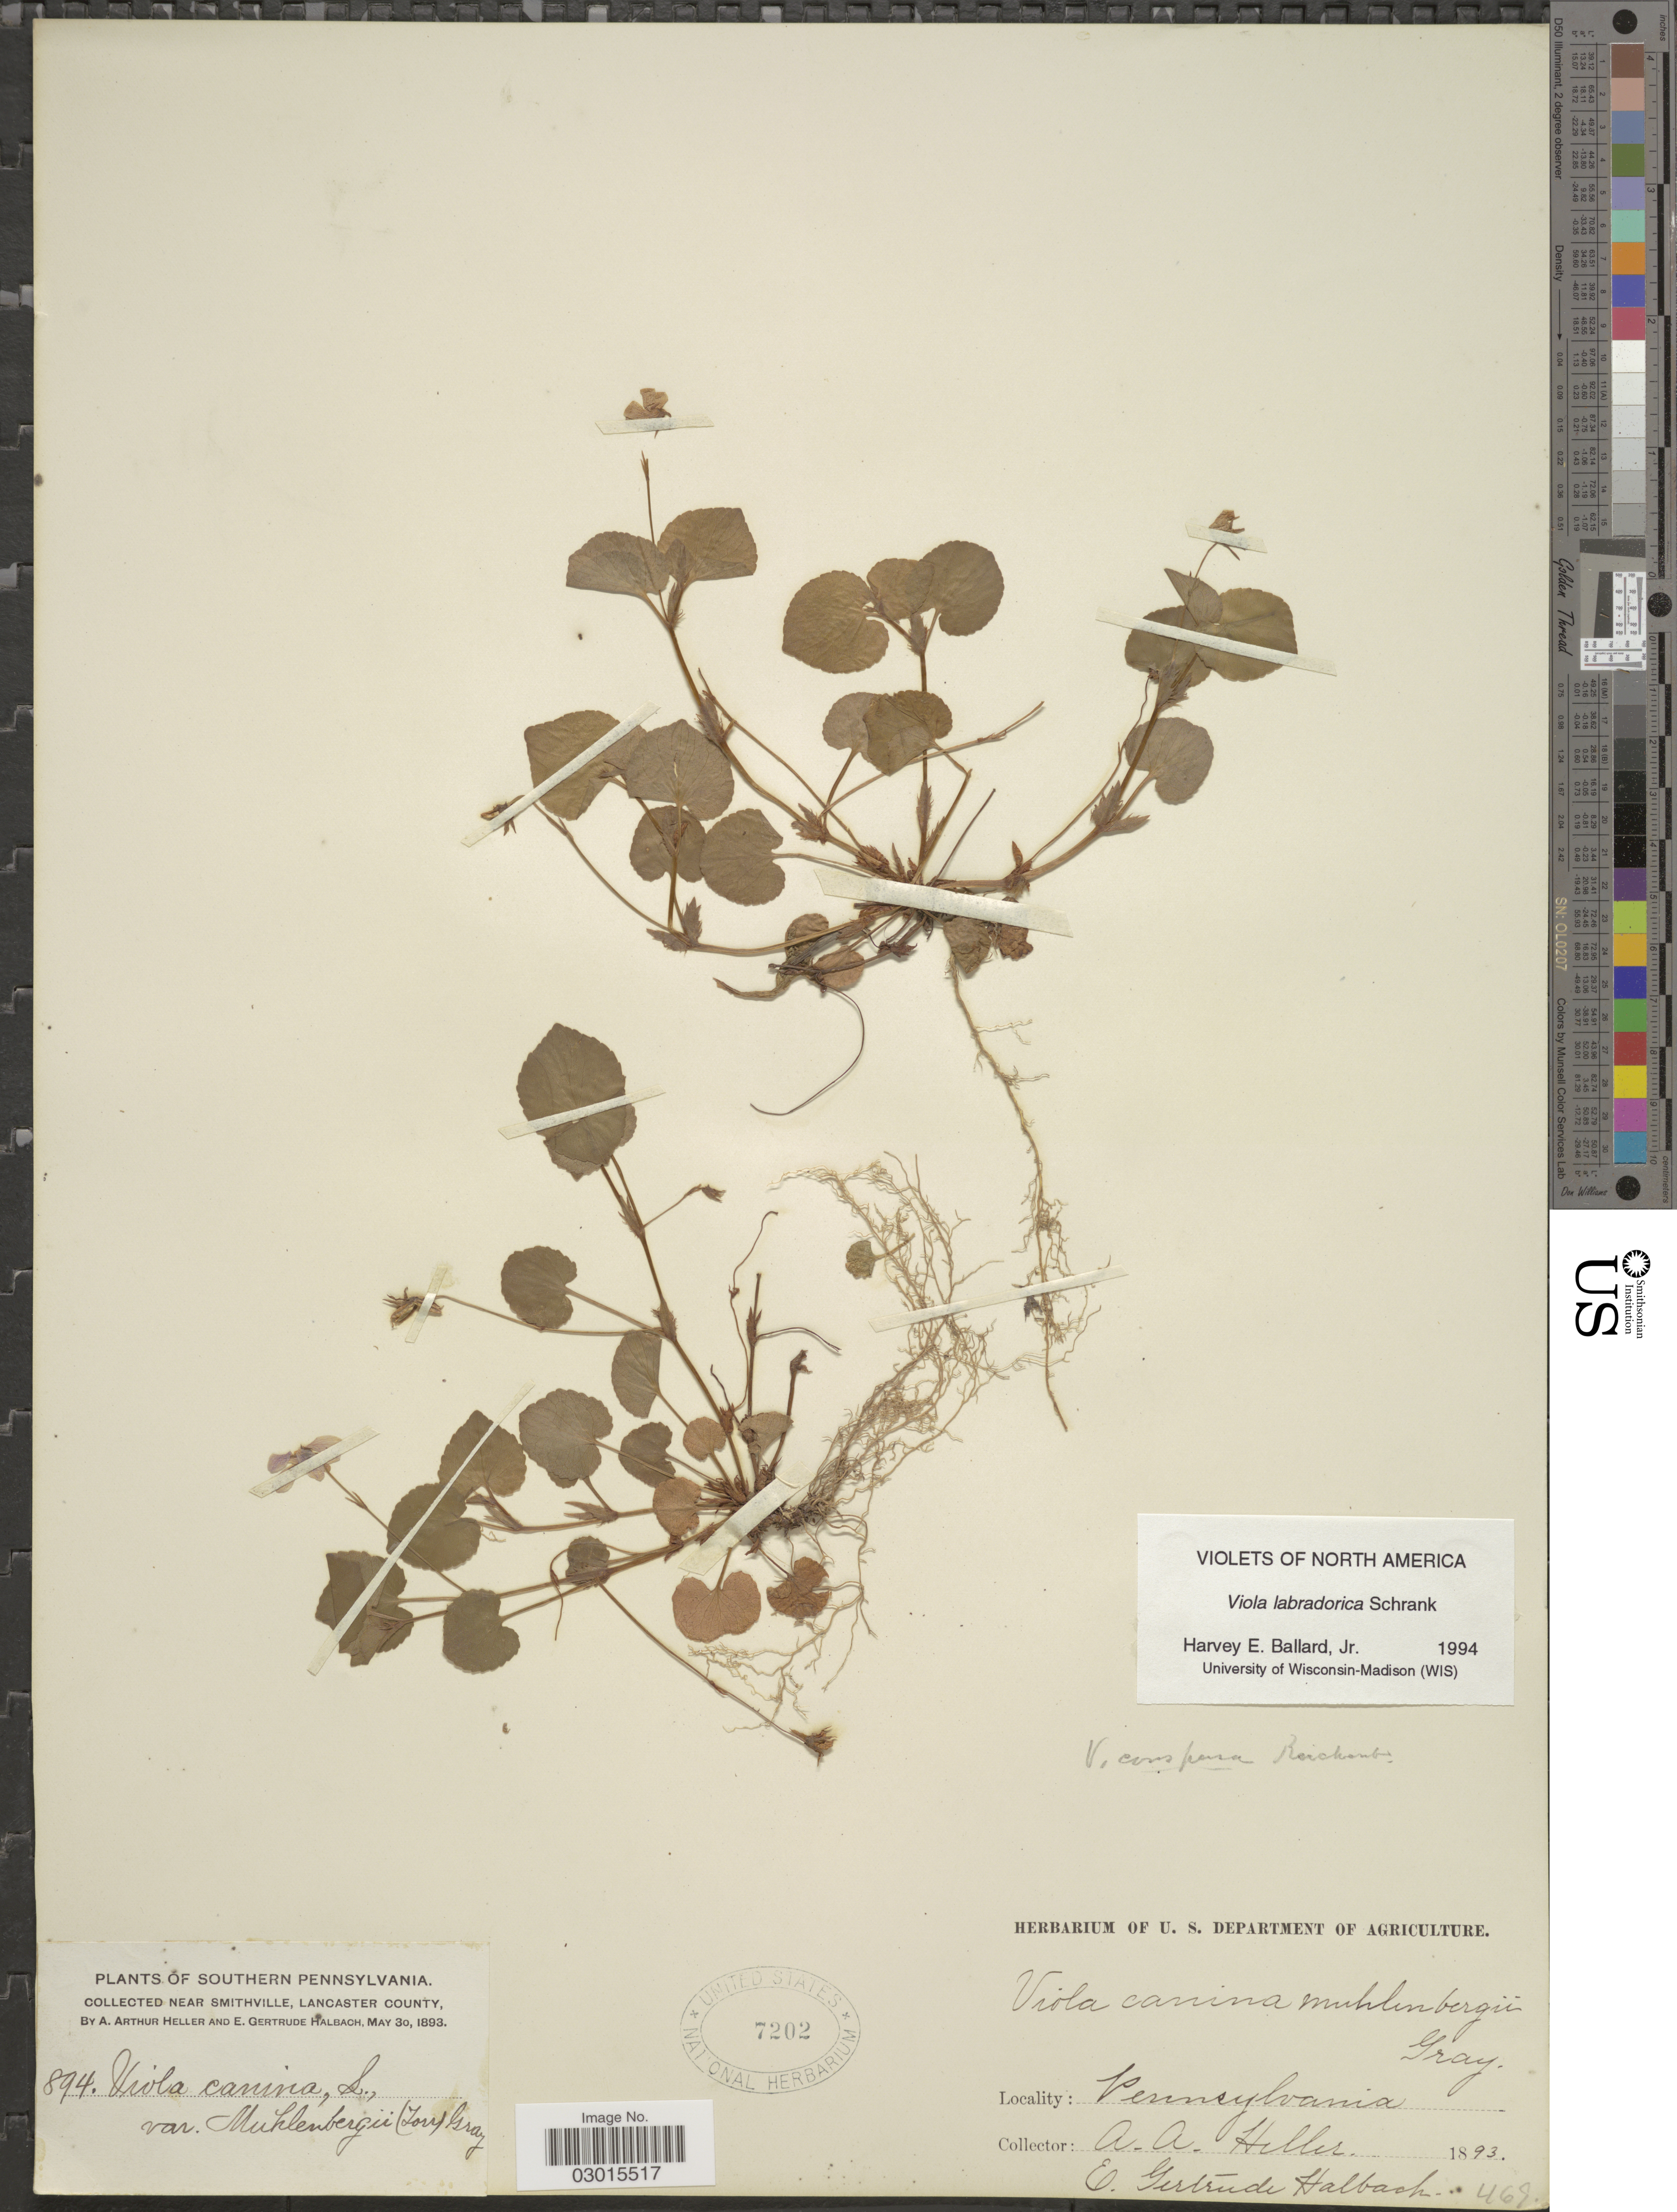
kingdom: Plantae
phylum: Tracheophyta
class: Magnoliopsida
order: Malpighiales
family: Violaceae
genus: Viola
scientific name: Viola labradorica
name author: Schrank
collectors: A. A. Heller & E. G. Halbach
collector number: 894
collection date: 1893-05-30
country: United States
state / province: Pennsylvania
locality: Southern Pennsylvania. Near Smythville, Lancaster County.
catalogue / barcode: US 7202